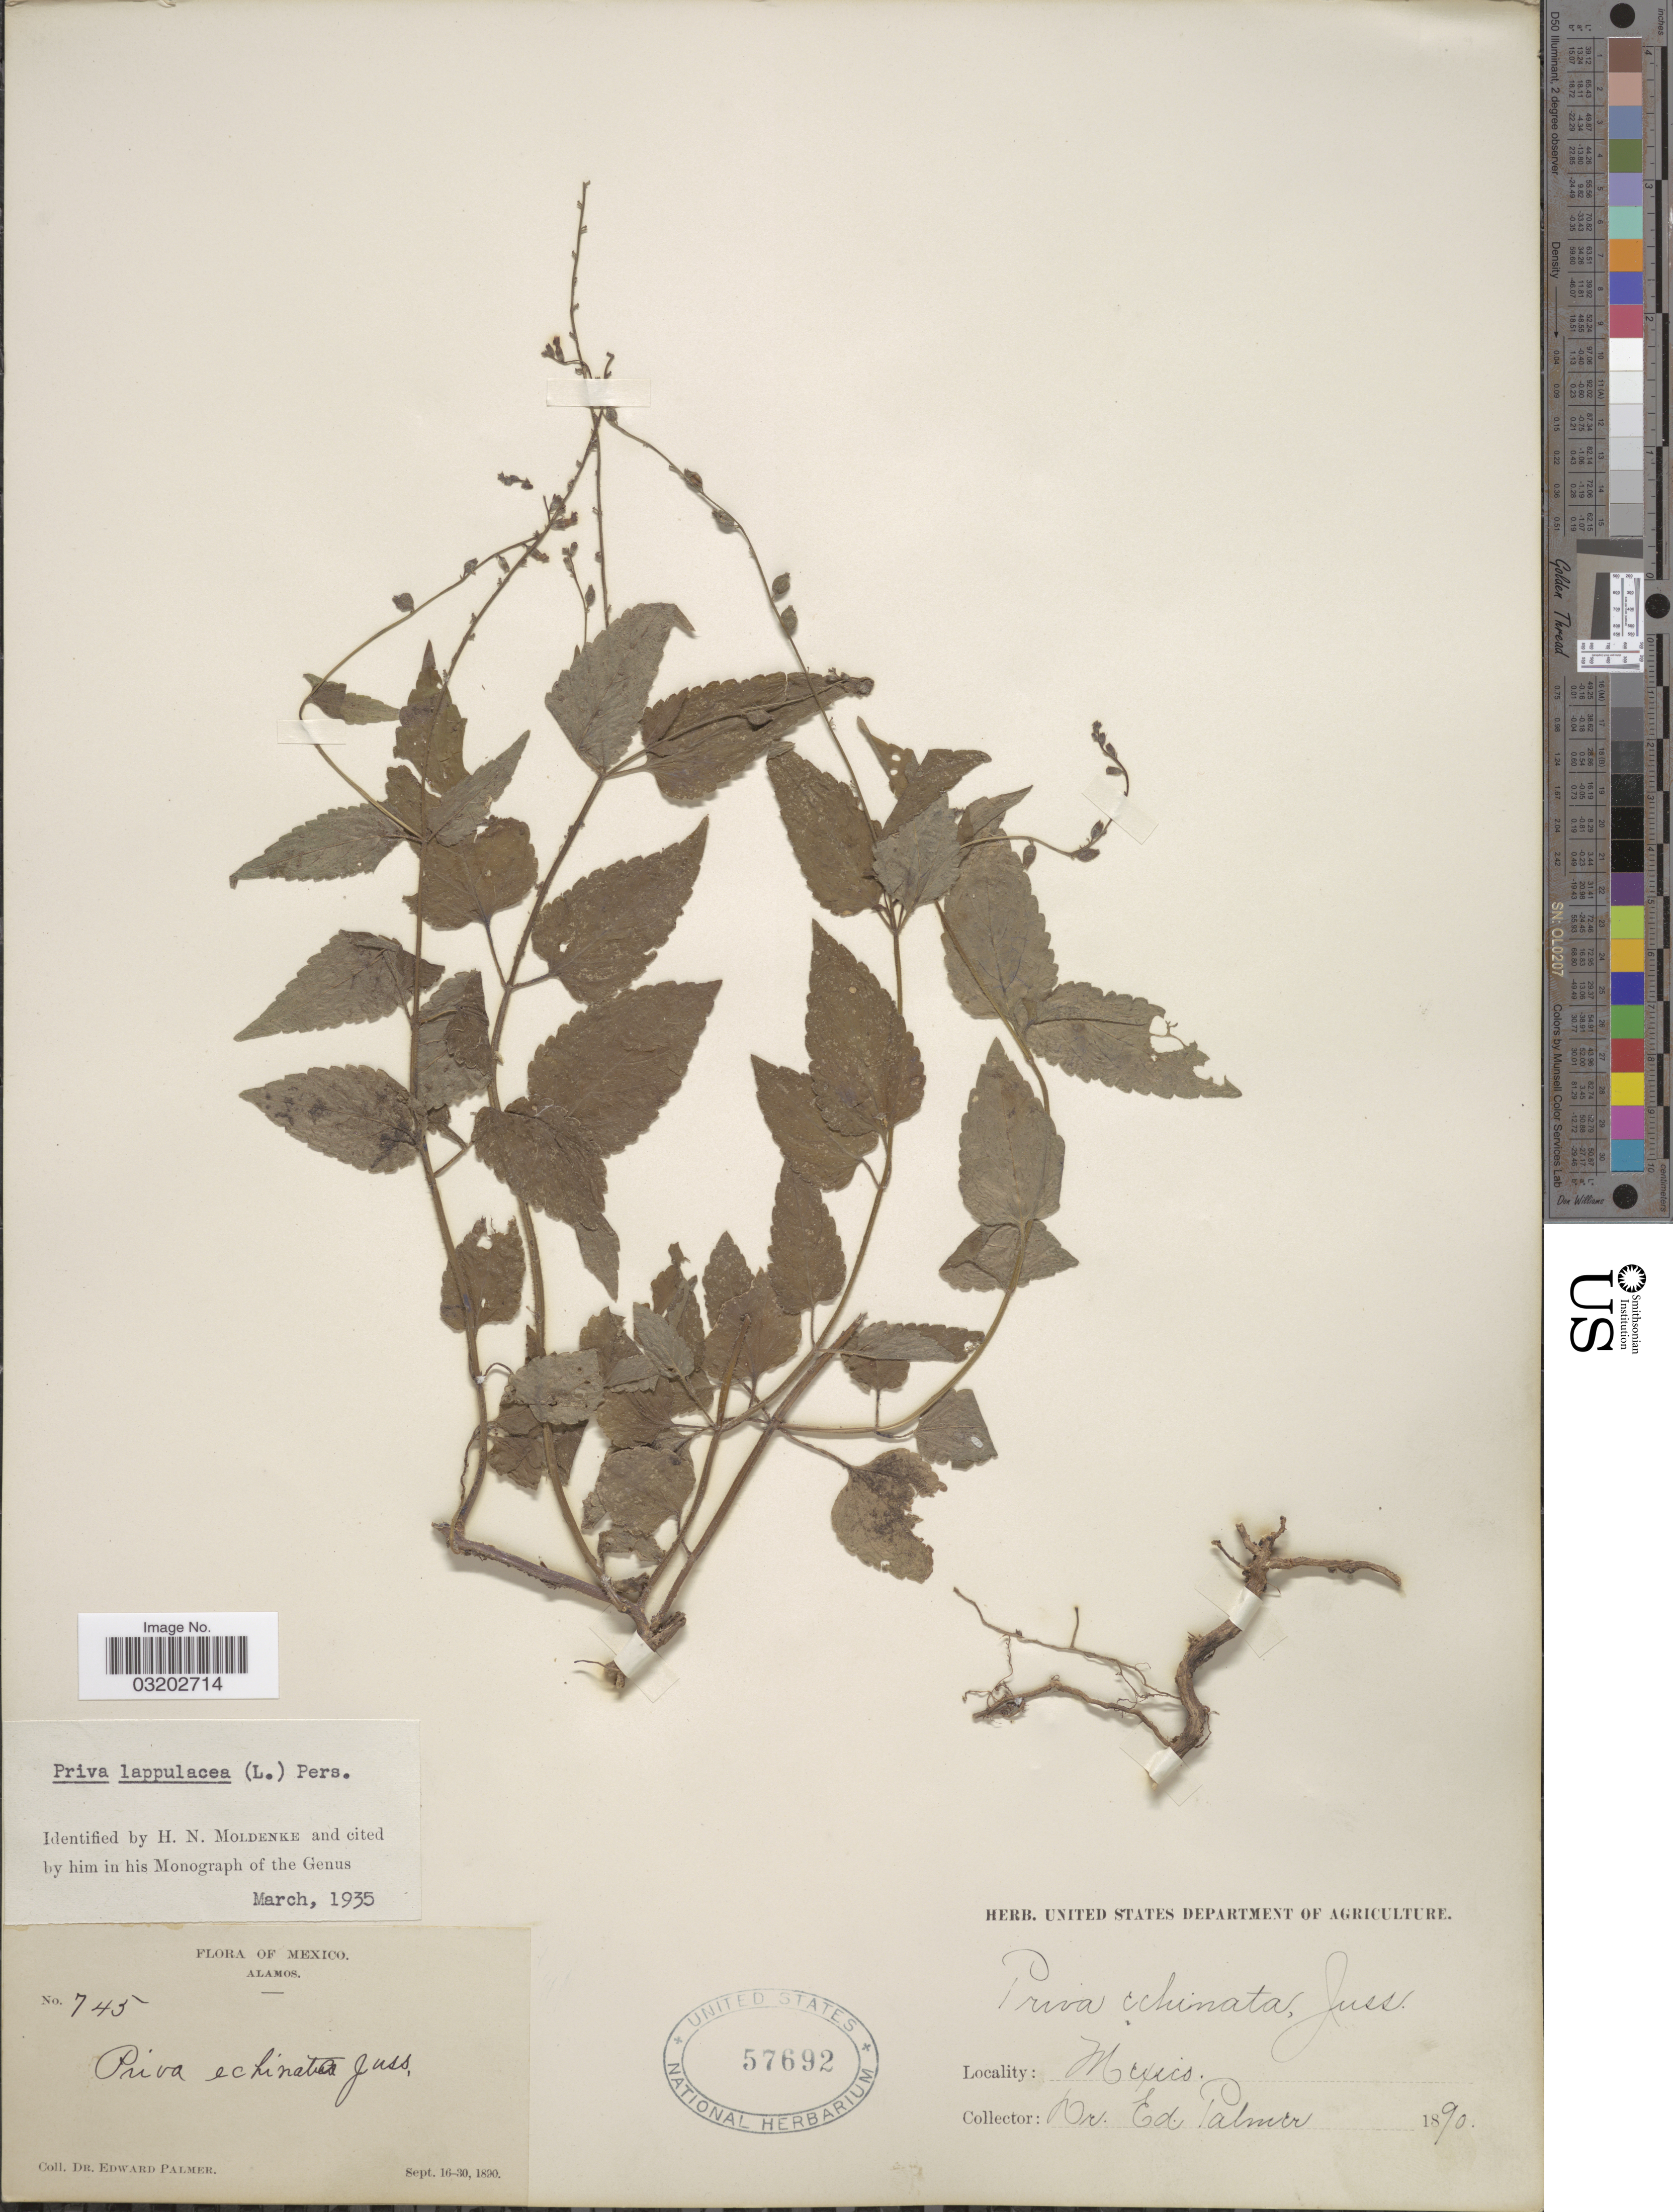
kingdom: Plantae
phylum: Tracheophyta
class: Magnoliopsida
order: Lamiales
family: Verbenaceae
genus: Priva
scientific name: Priva lappulacea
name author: (L.) Pers.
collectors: E. Palmer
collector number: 745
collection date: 1890-09-16/1890-09-30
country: Mexico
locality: Alamos.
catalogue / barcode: US 57692